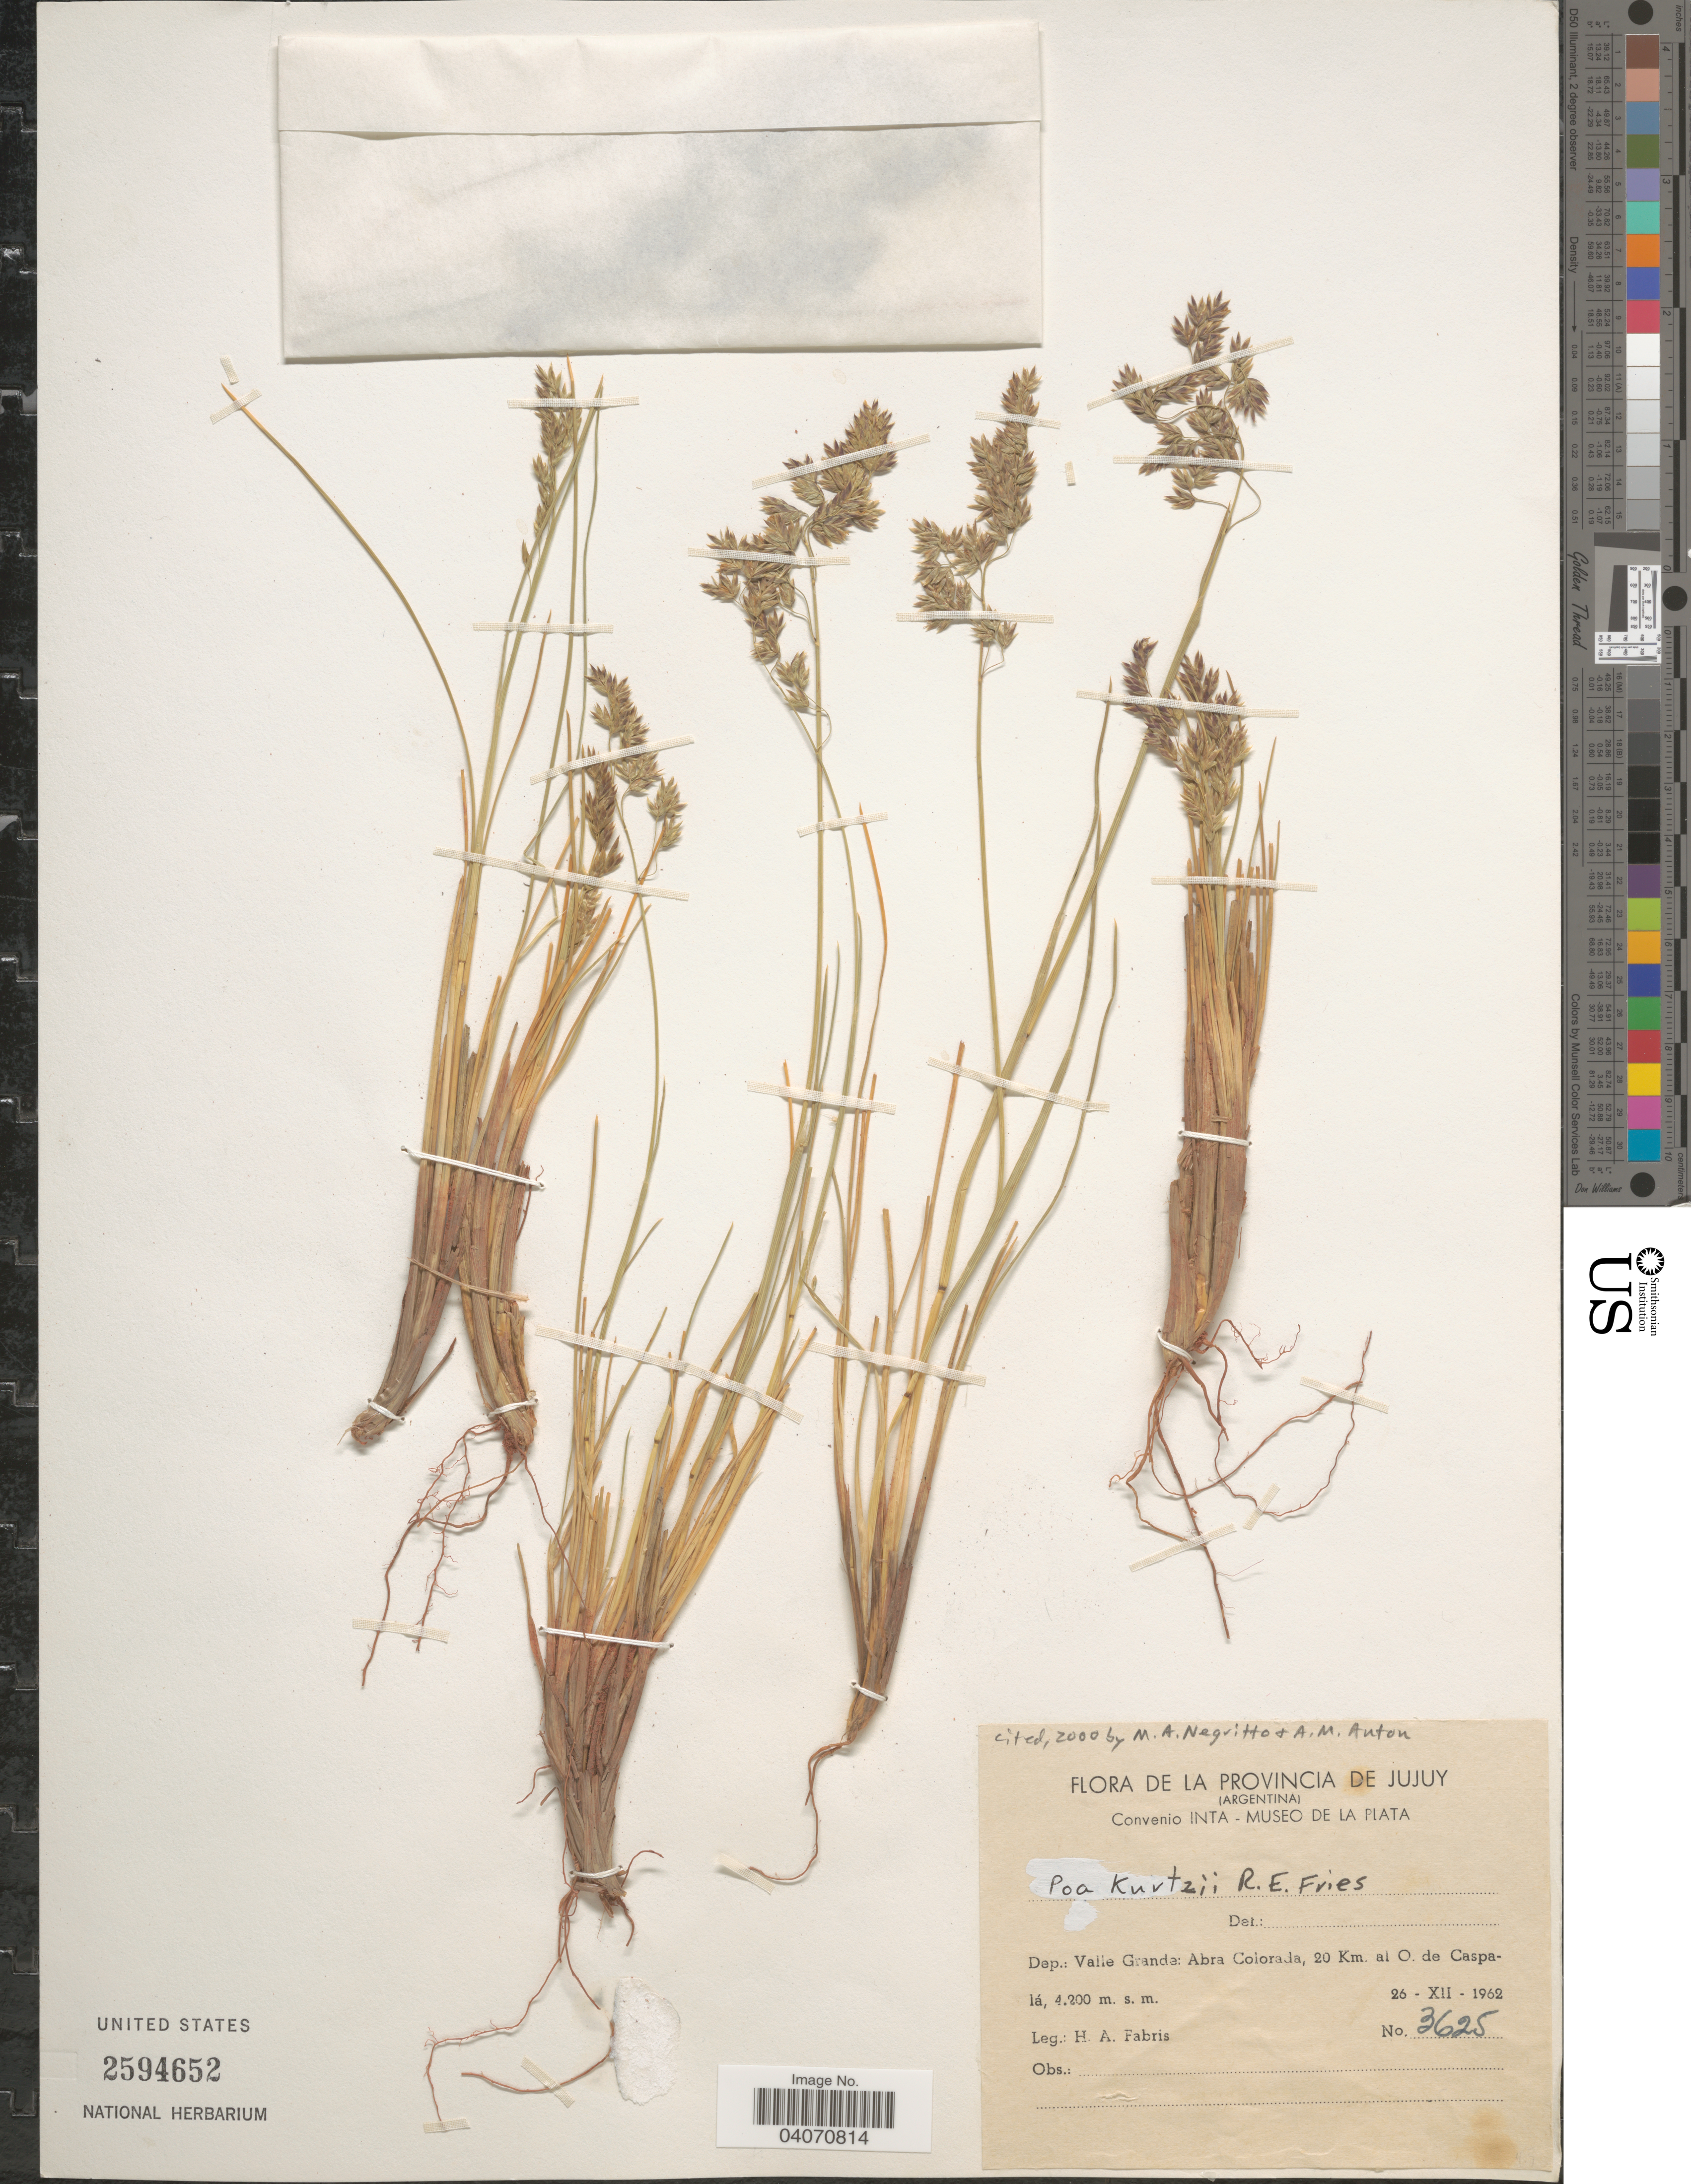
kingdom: Plantae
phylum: Tracheophyta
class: Liliopsida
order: Poales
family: Poaceae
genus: Poa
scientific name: Poa kurtzii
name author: R.E. Fr.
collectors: H. A. Fabris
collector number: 3625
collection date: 1962-12-26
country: Argentina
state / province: Jujuy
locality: Dep.: Valle Grande: Abra Colorada, 20 Km. al O. de Caspalá.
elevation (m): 4200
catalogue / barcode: US 2594652